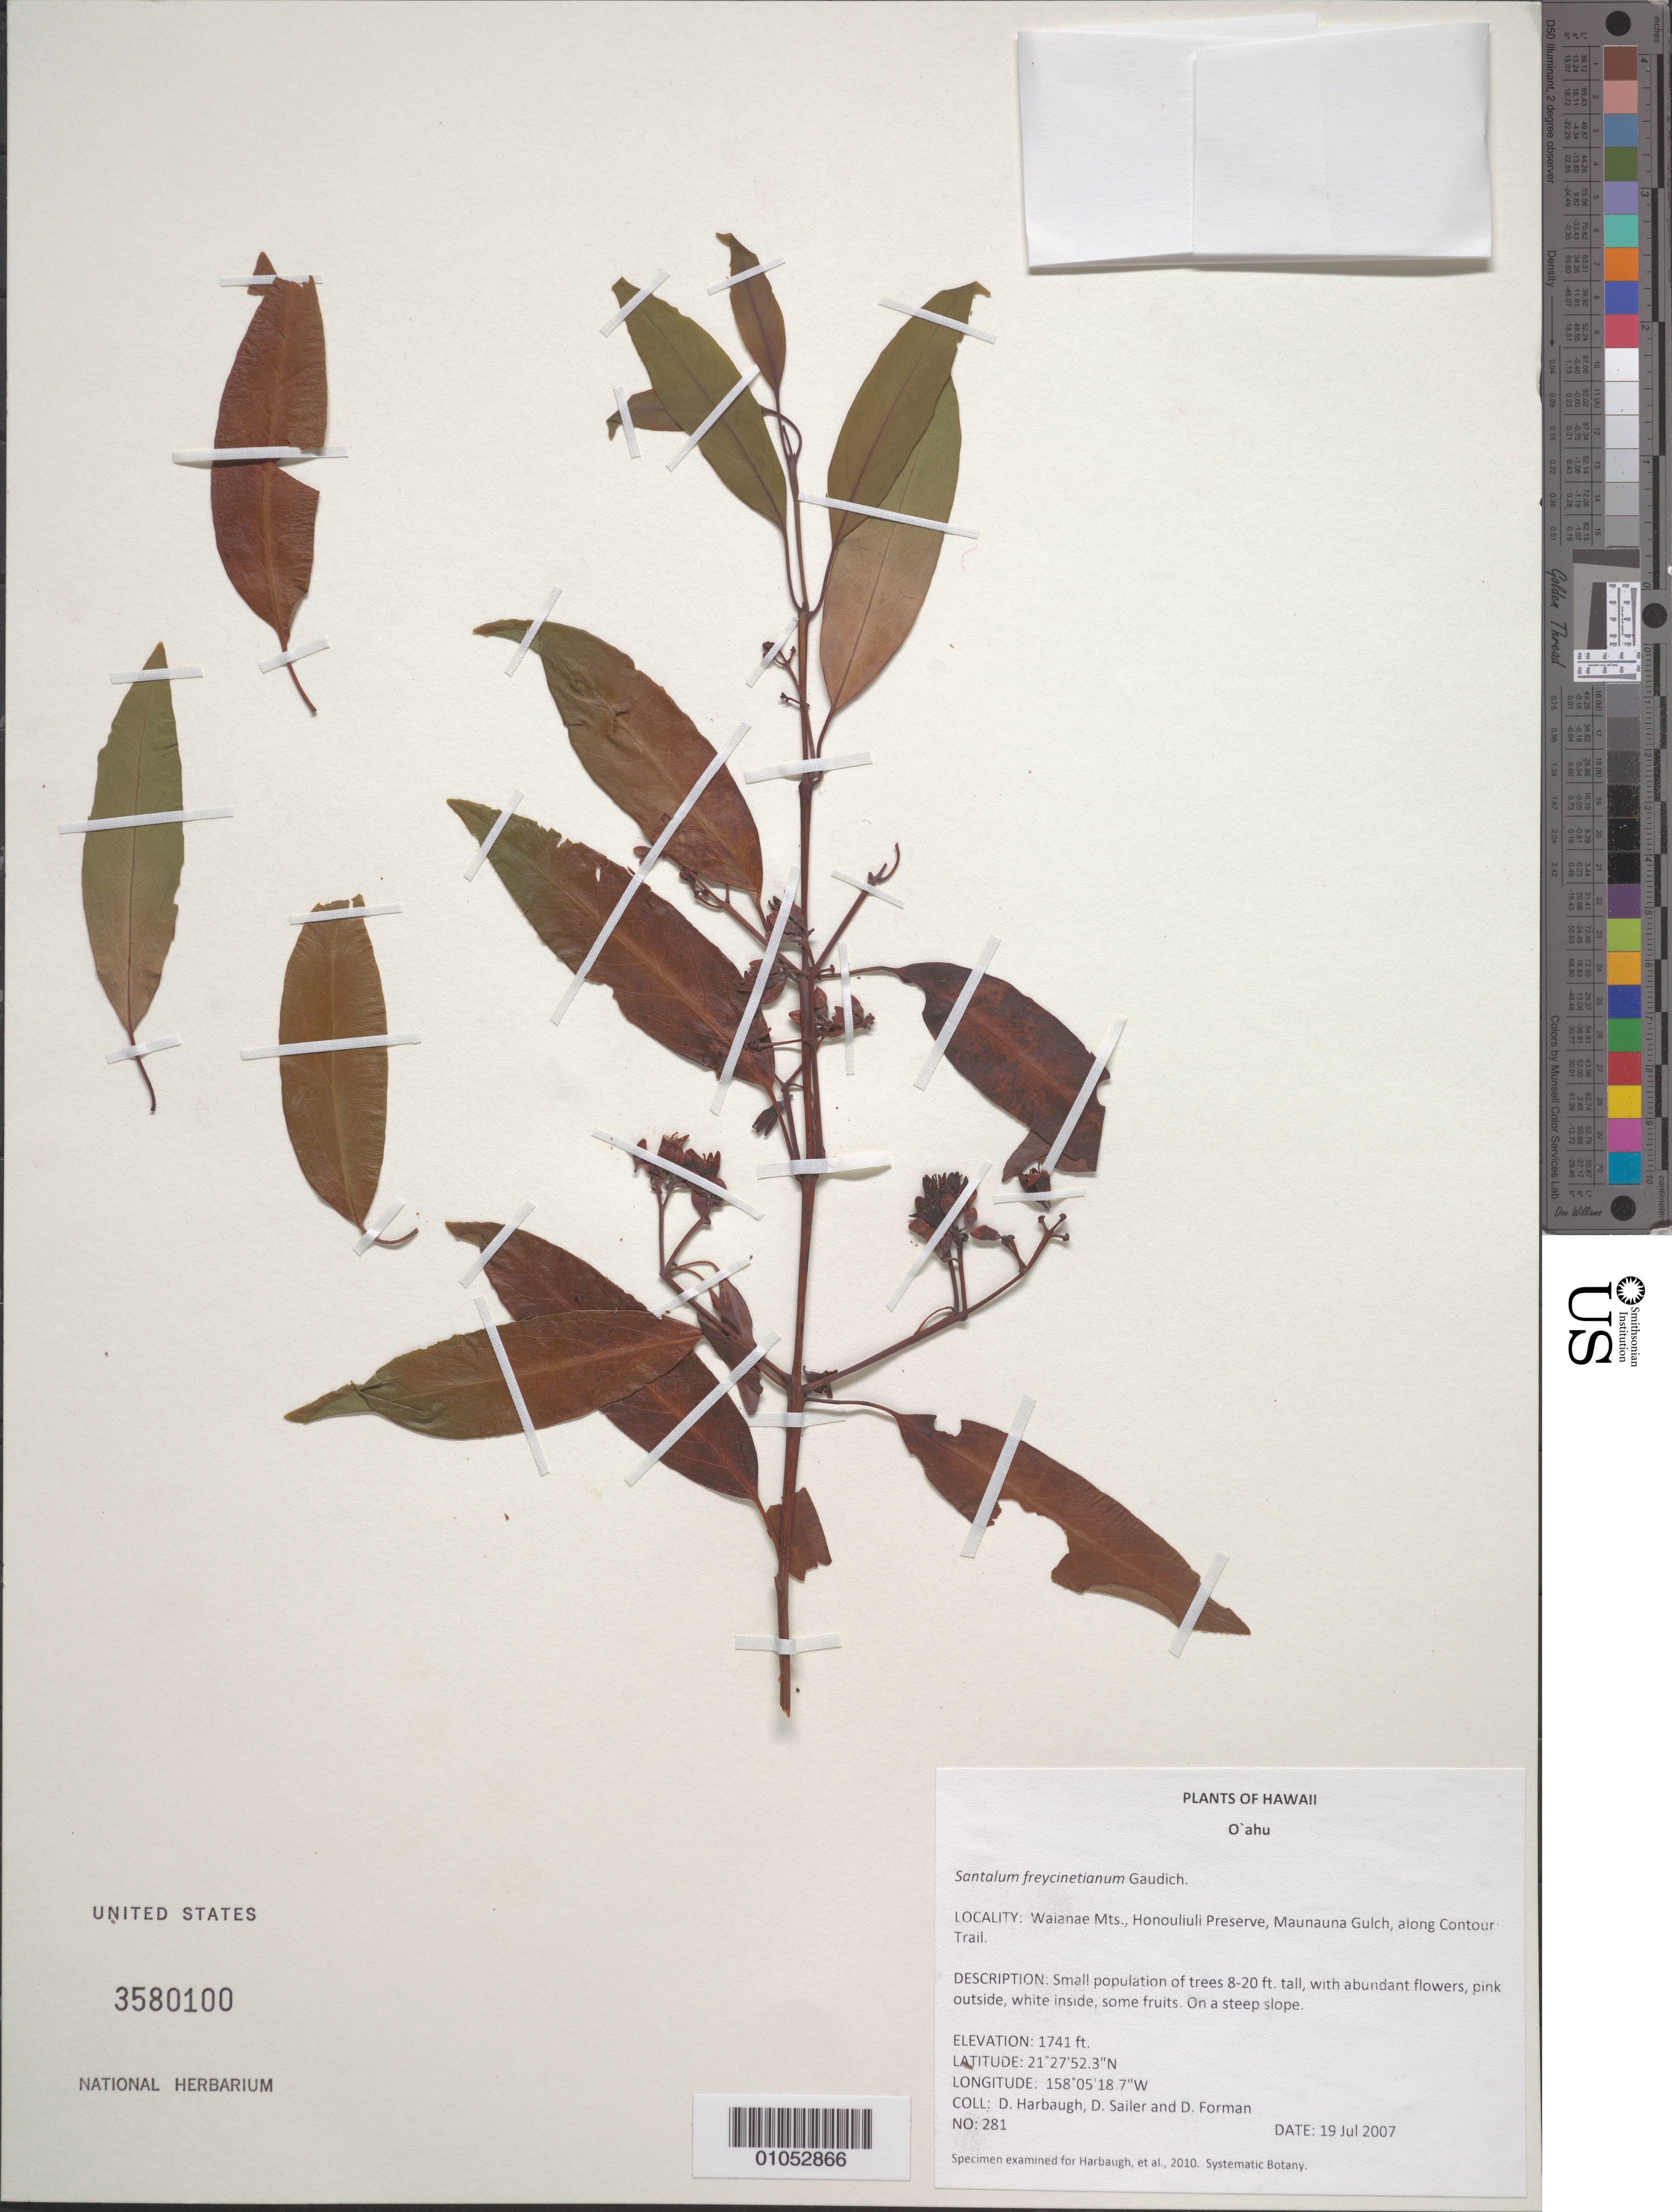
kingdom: Plantae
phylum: Tracheophyta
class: Magnoliopsida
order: Santalales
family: Santalaceae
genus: Santalum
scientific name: Santalum freycinetianum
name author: Gaudich.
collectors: D. Harbaugh, D. Sailer & D. Forman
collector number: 281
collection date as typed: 19 Jul 2007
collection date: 2007-07-19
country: United States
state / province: Hawaii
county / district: Honolulu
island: Oahu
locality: Waianae Mts., Honouliuli Preserve, Maunauna Gulch, along Contour Trail.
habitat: On a steep slope.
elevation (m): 531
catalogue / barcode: US 3580100